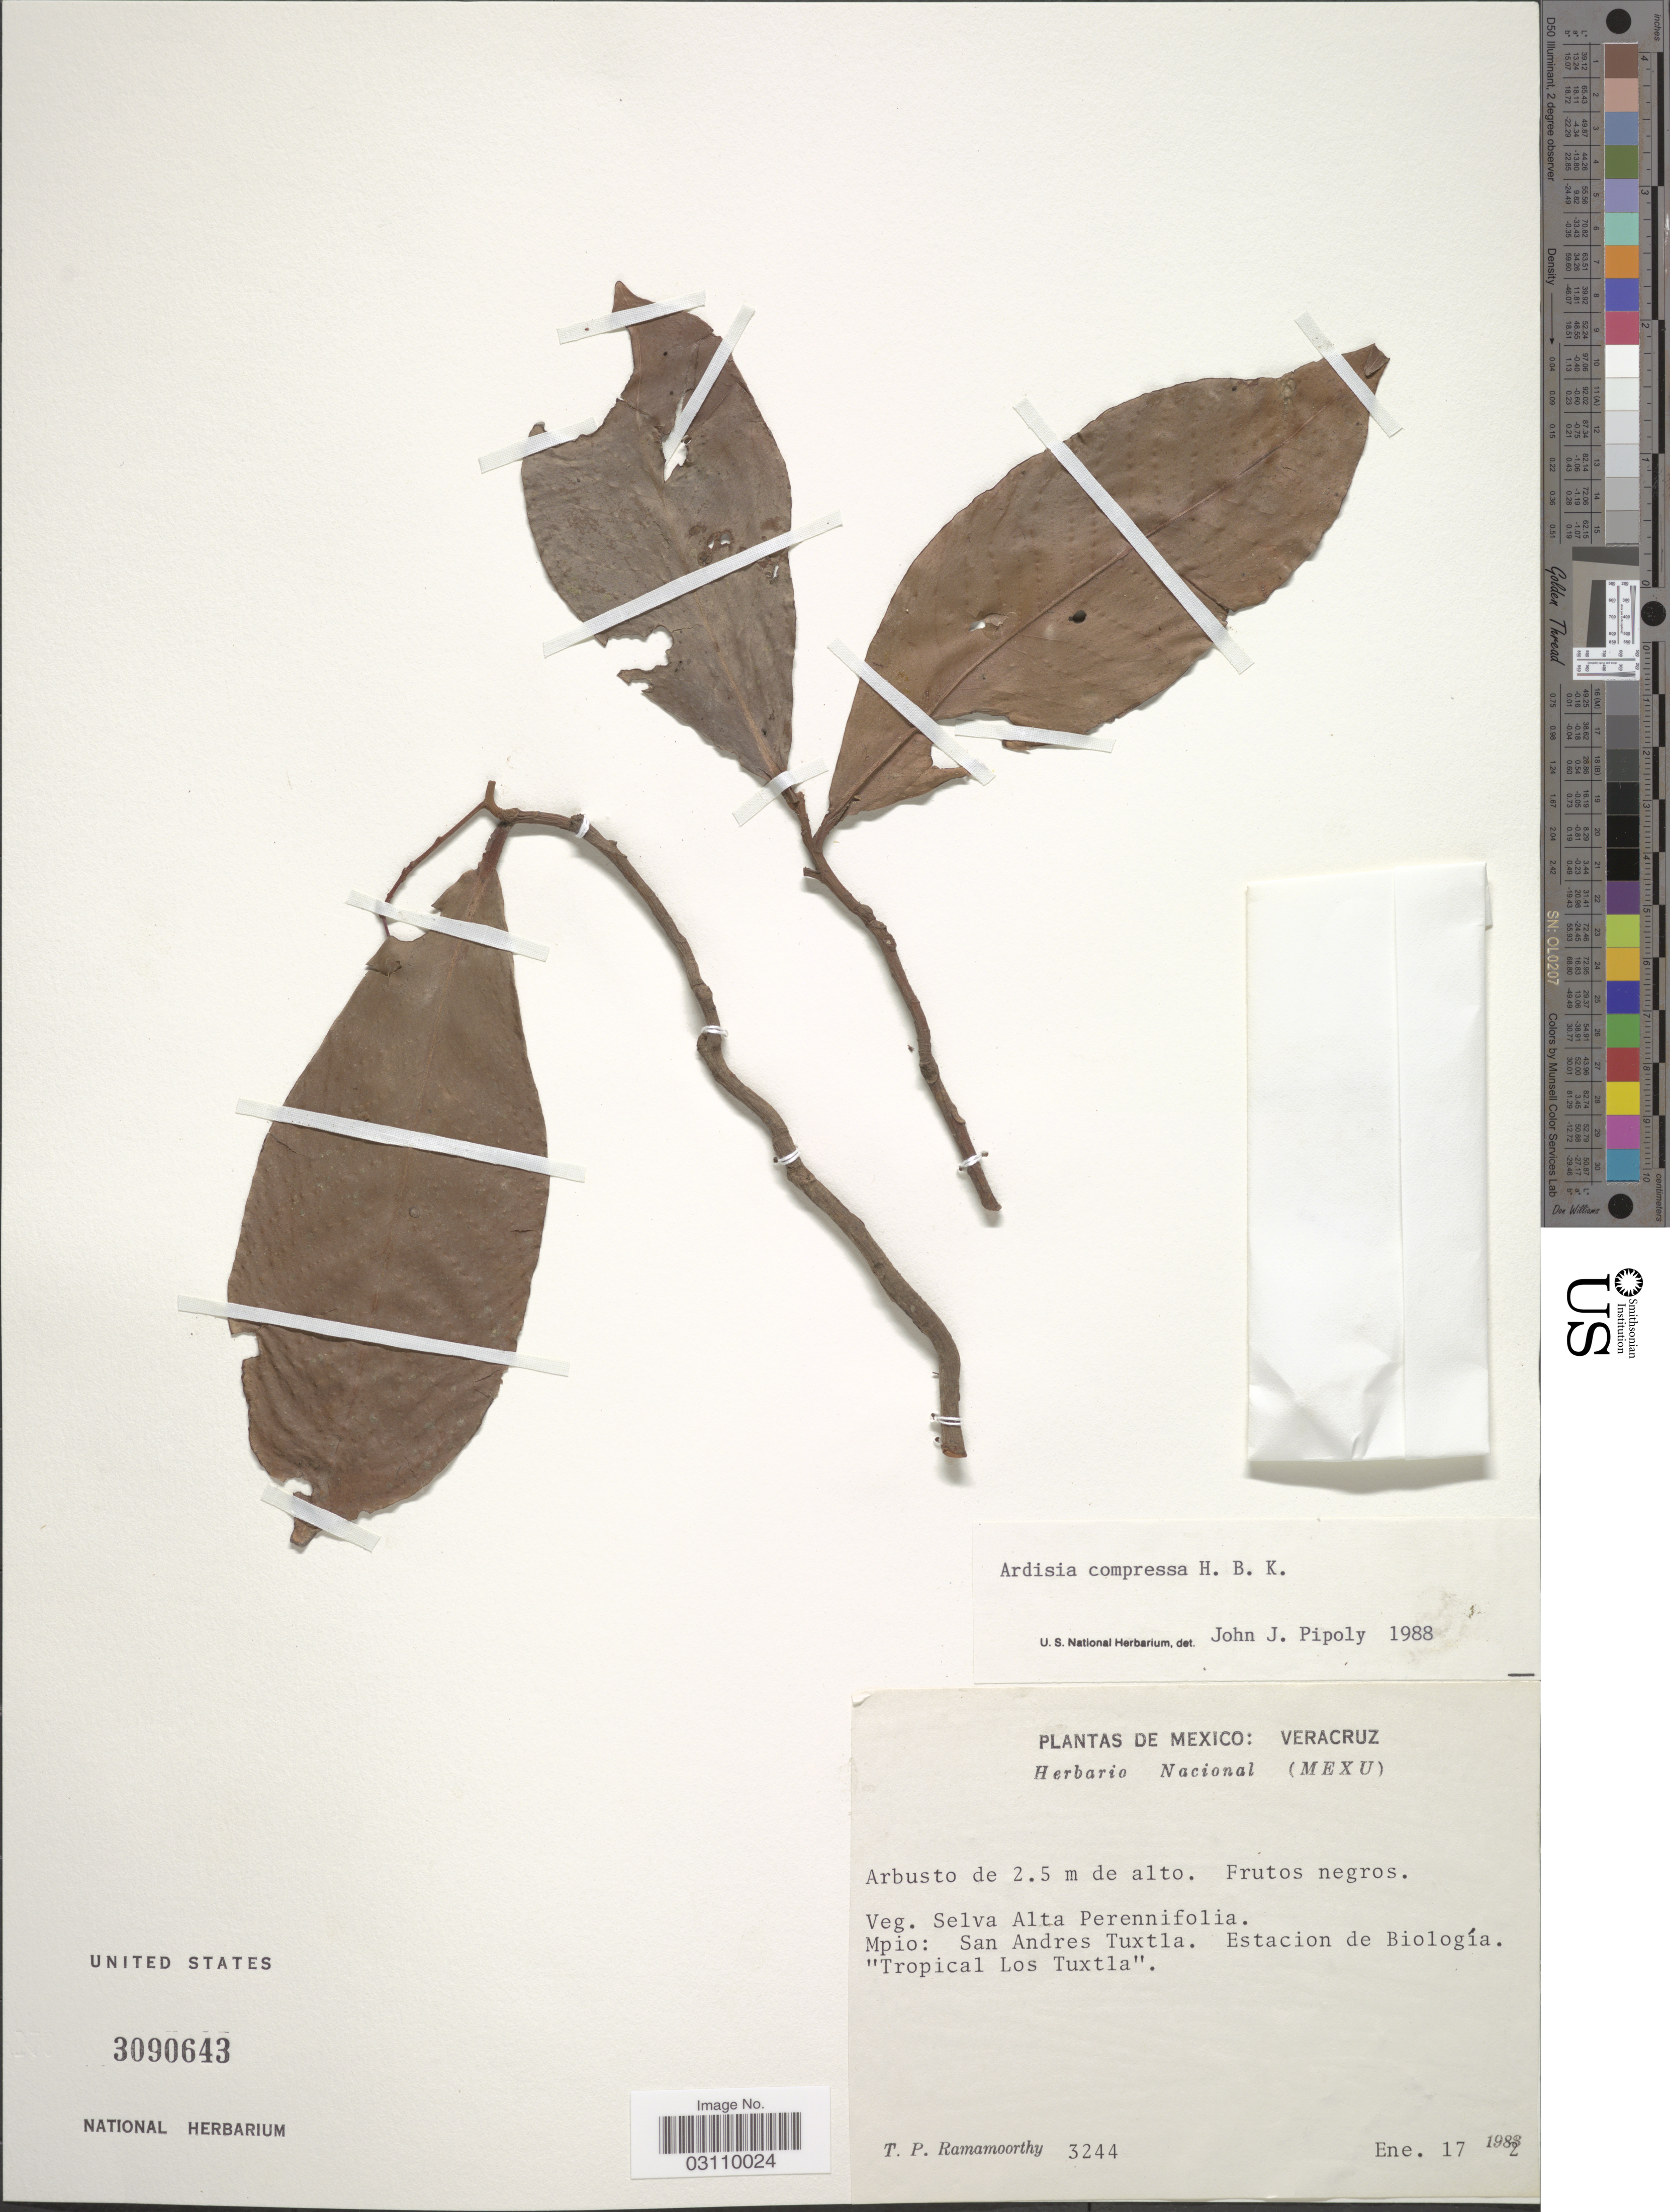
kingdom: Plantae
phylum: Tracheophyta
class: Magnoliopsida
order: Ericales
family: Primulaceae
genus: Ardisia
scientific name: Ardisia compressa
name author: Kunth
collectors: T. P. Ramamoorthy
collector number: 3244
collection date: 1982-01-17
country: Mexico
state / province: Veracruz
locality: Veracruz. Mpio: San Andres Tuxtla. Estacion de Biología. "Tropical Los Tuxtla".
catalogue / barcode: US 3090643